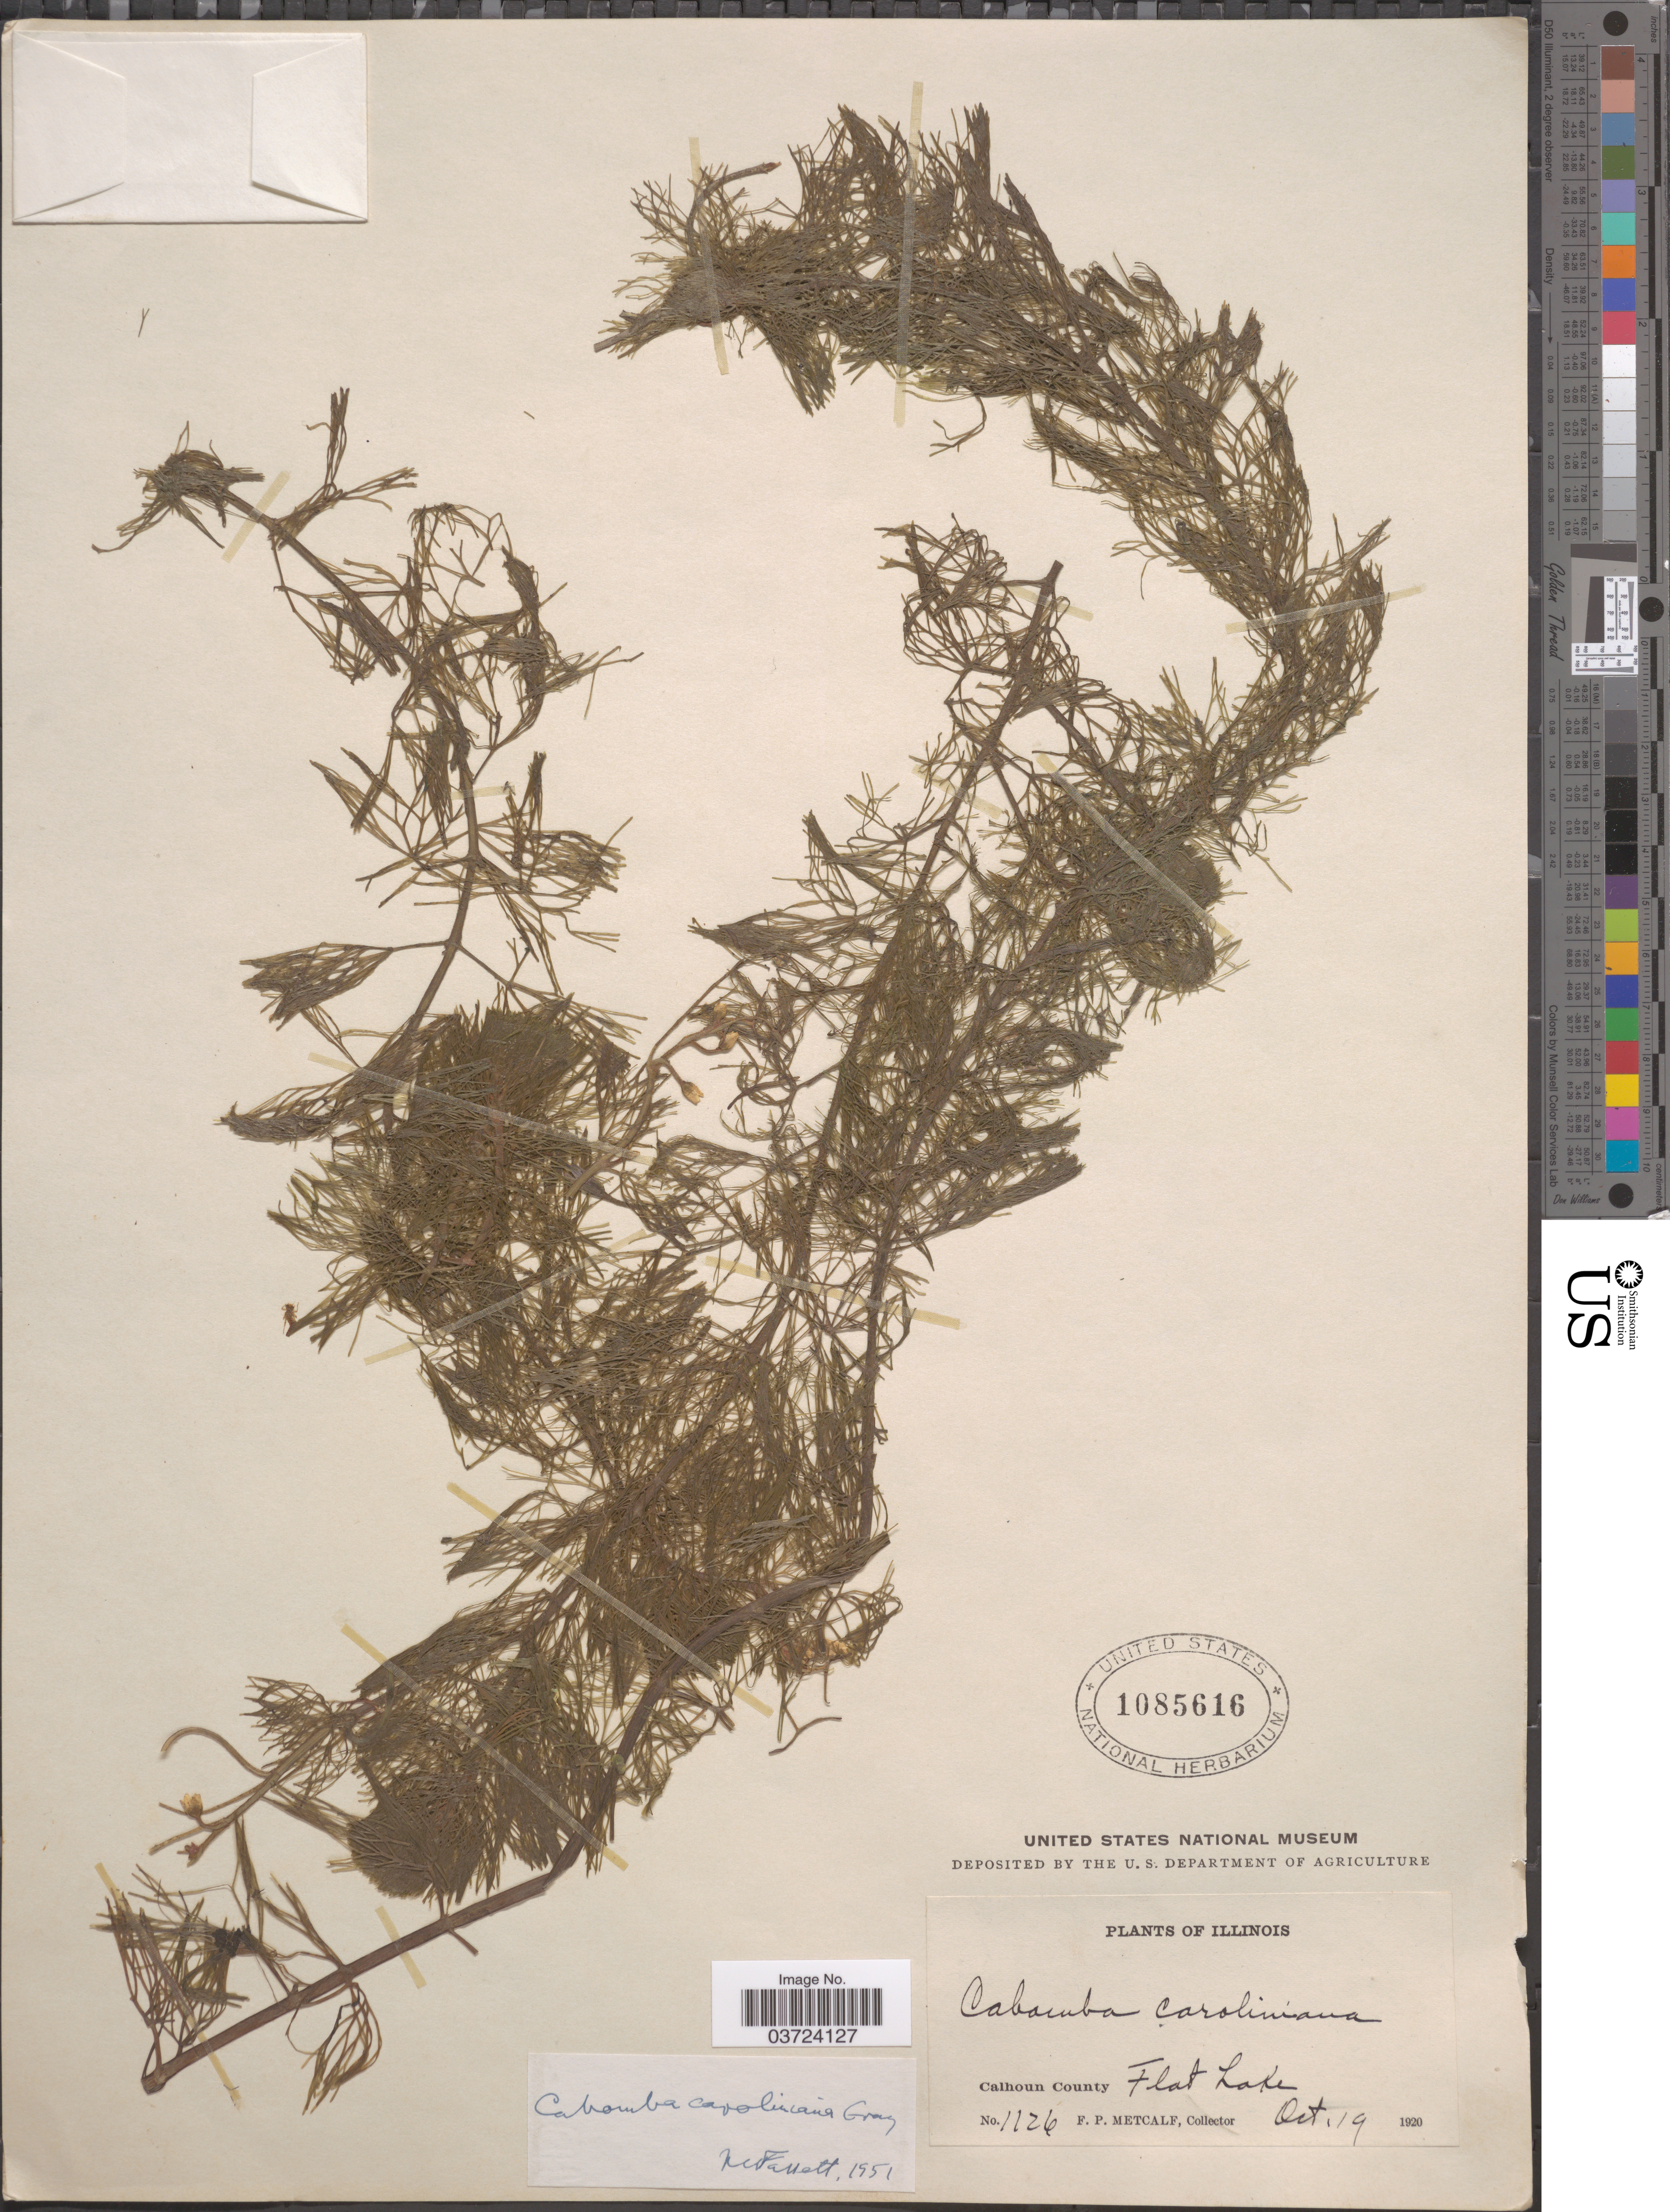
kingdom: Plantae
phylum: Tracheophyta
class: Magnoliopsida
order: Nymphaeales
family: Cabombaceae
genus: Cabomba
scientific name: Cabomba caroliniana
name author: A. Gray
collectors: F. Metcalf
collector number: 1126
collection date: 1920-10-19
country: United States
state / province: Illinois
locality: Calhoun County. Flat Lake.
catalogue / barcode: US 1085616